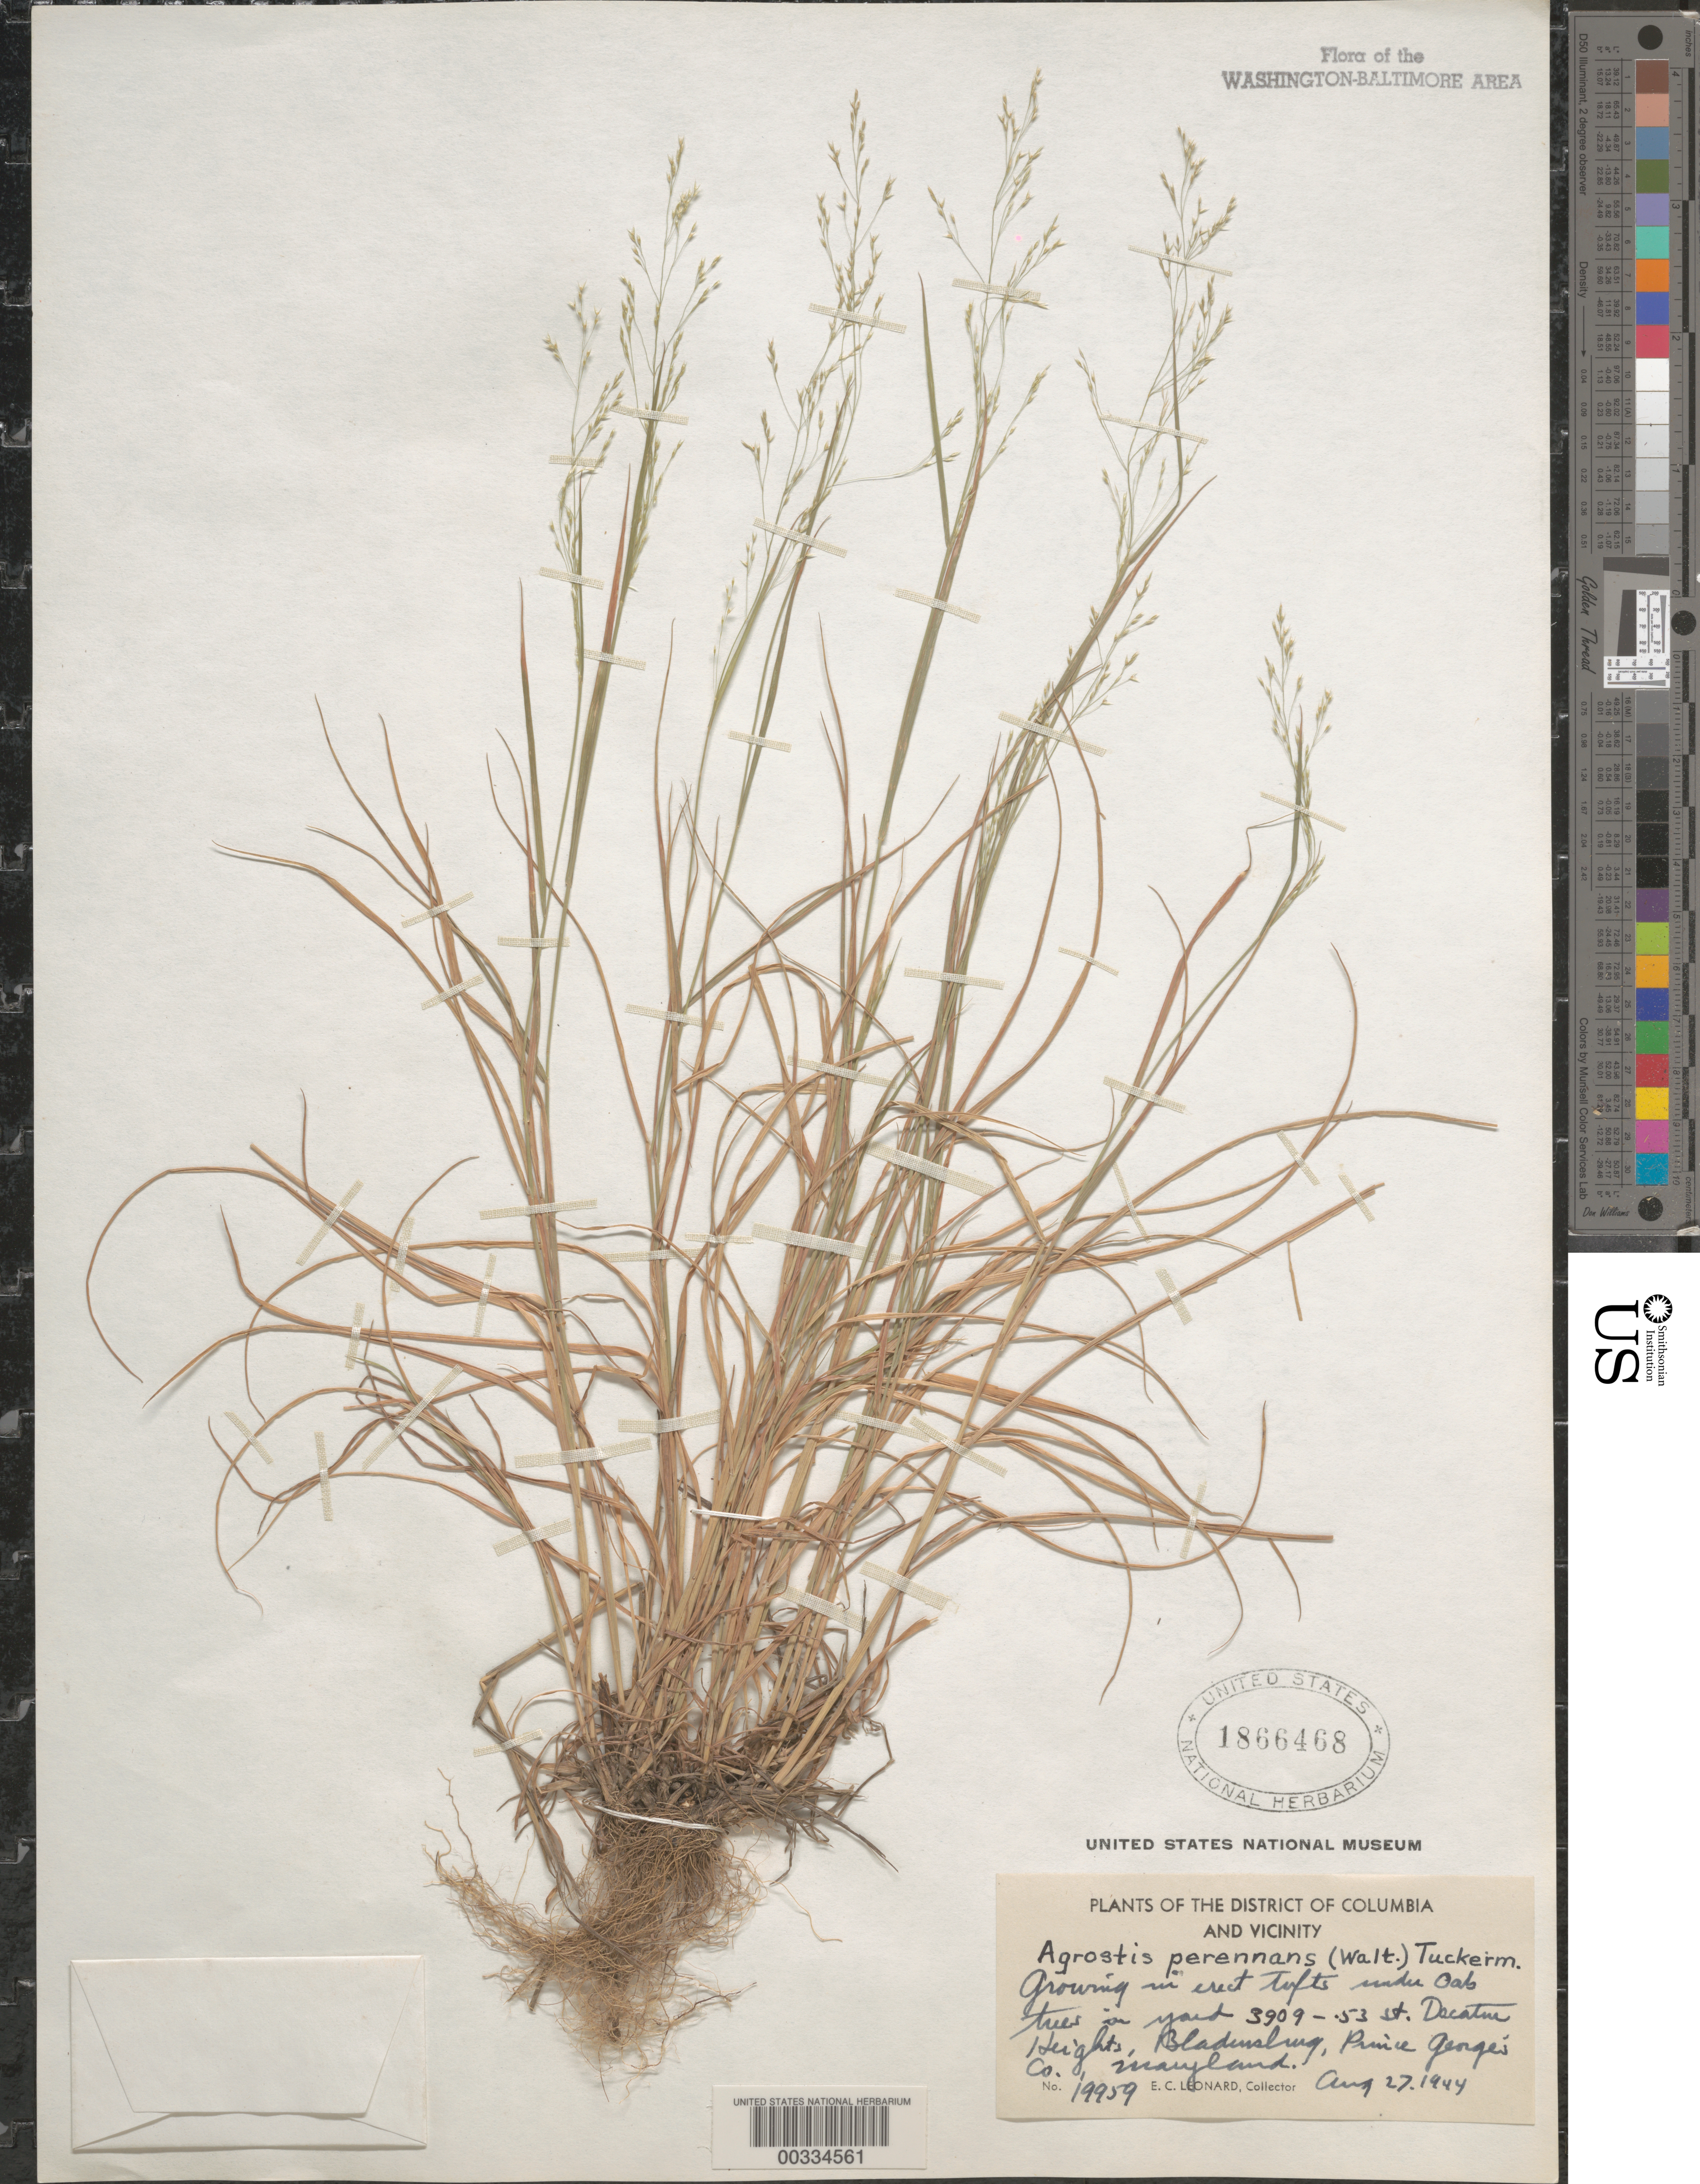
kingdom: Plantae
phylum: Tracheophyta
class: Liliopsida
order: Poales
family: Poaceae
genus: Agrostis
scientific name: Agrostis perennans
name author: (Walter) Tuck.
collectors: E. C. Leonard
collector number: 19959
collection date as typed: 27 Aug 1944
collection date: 1944-08-27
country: United States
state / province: Maryland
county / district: Prince George's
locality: Decatur Heights, Bladensburg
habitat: Under oak trees in yard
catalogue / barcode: US 1866468